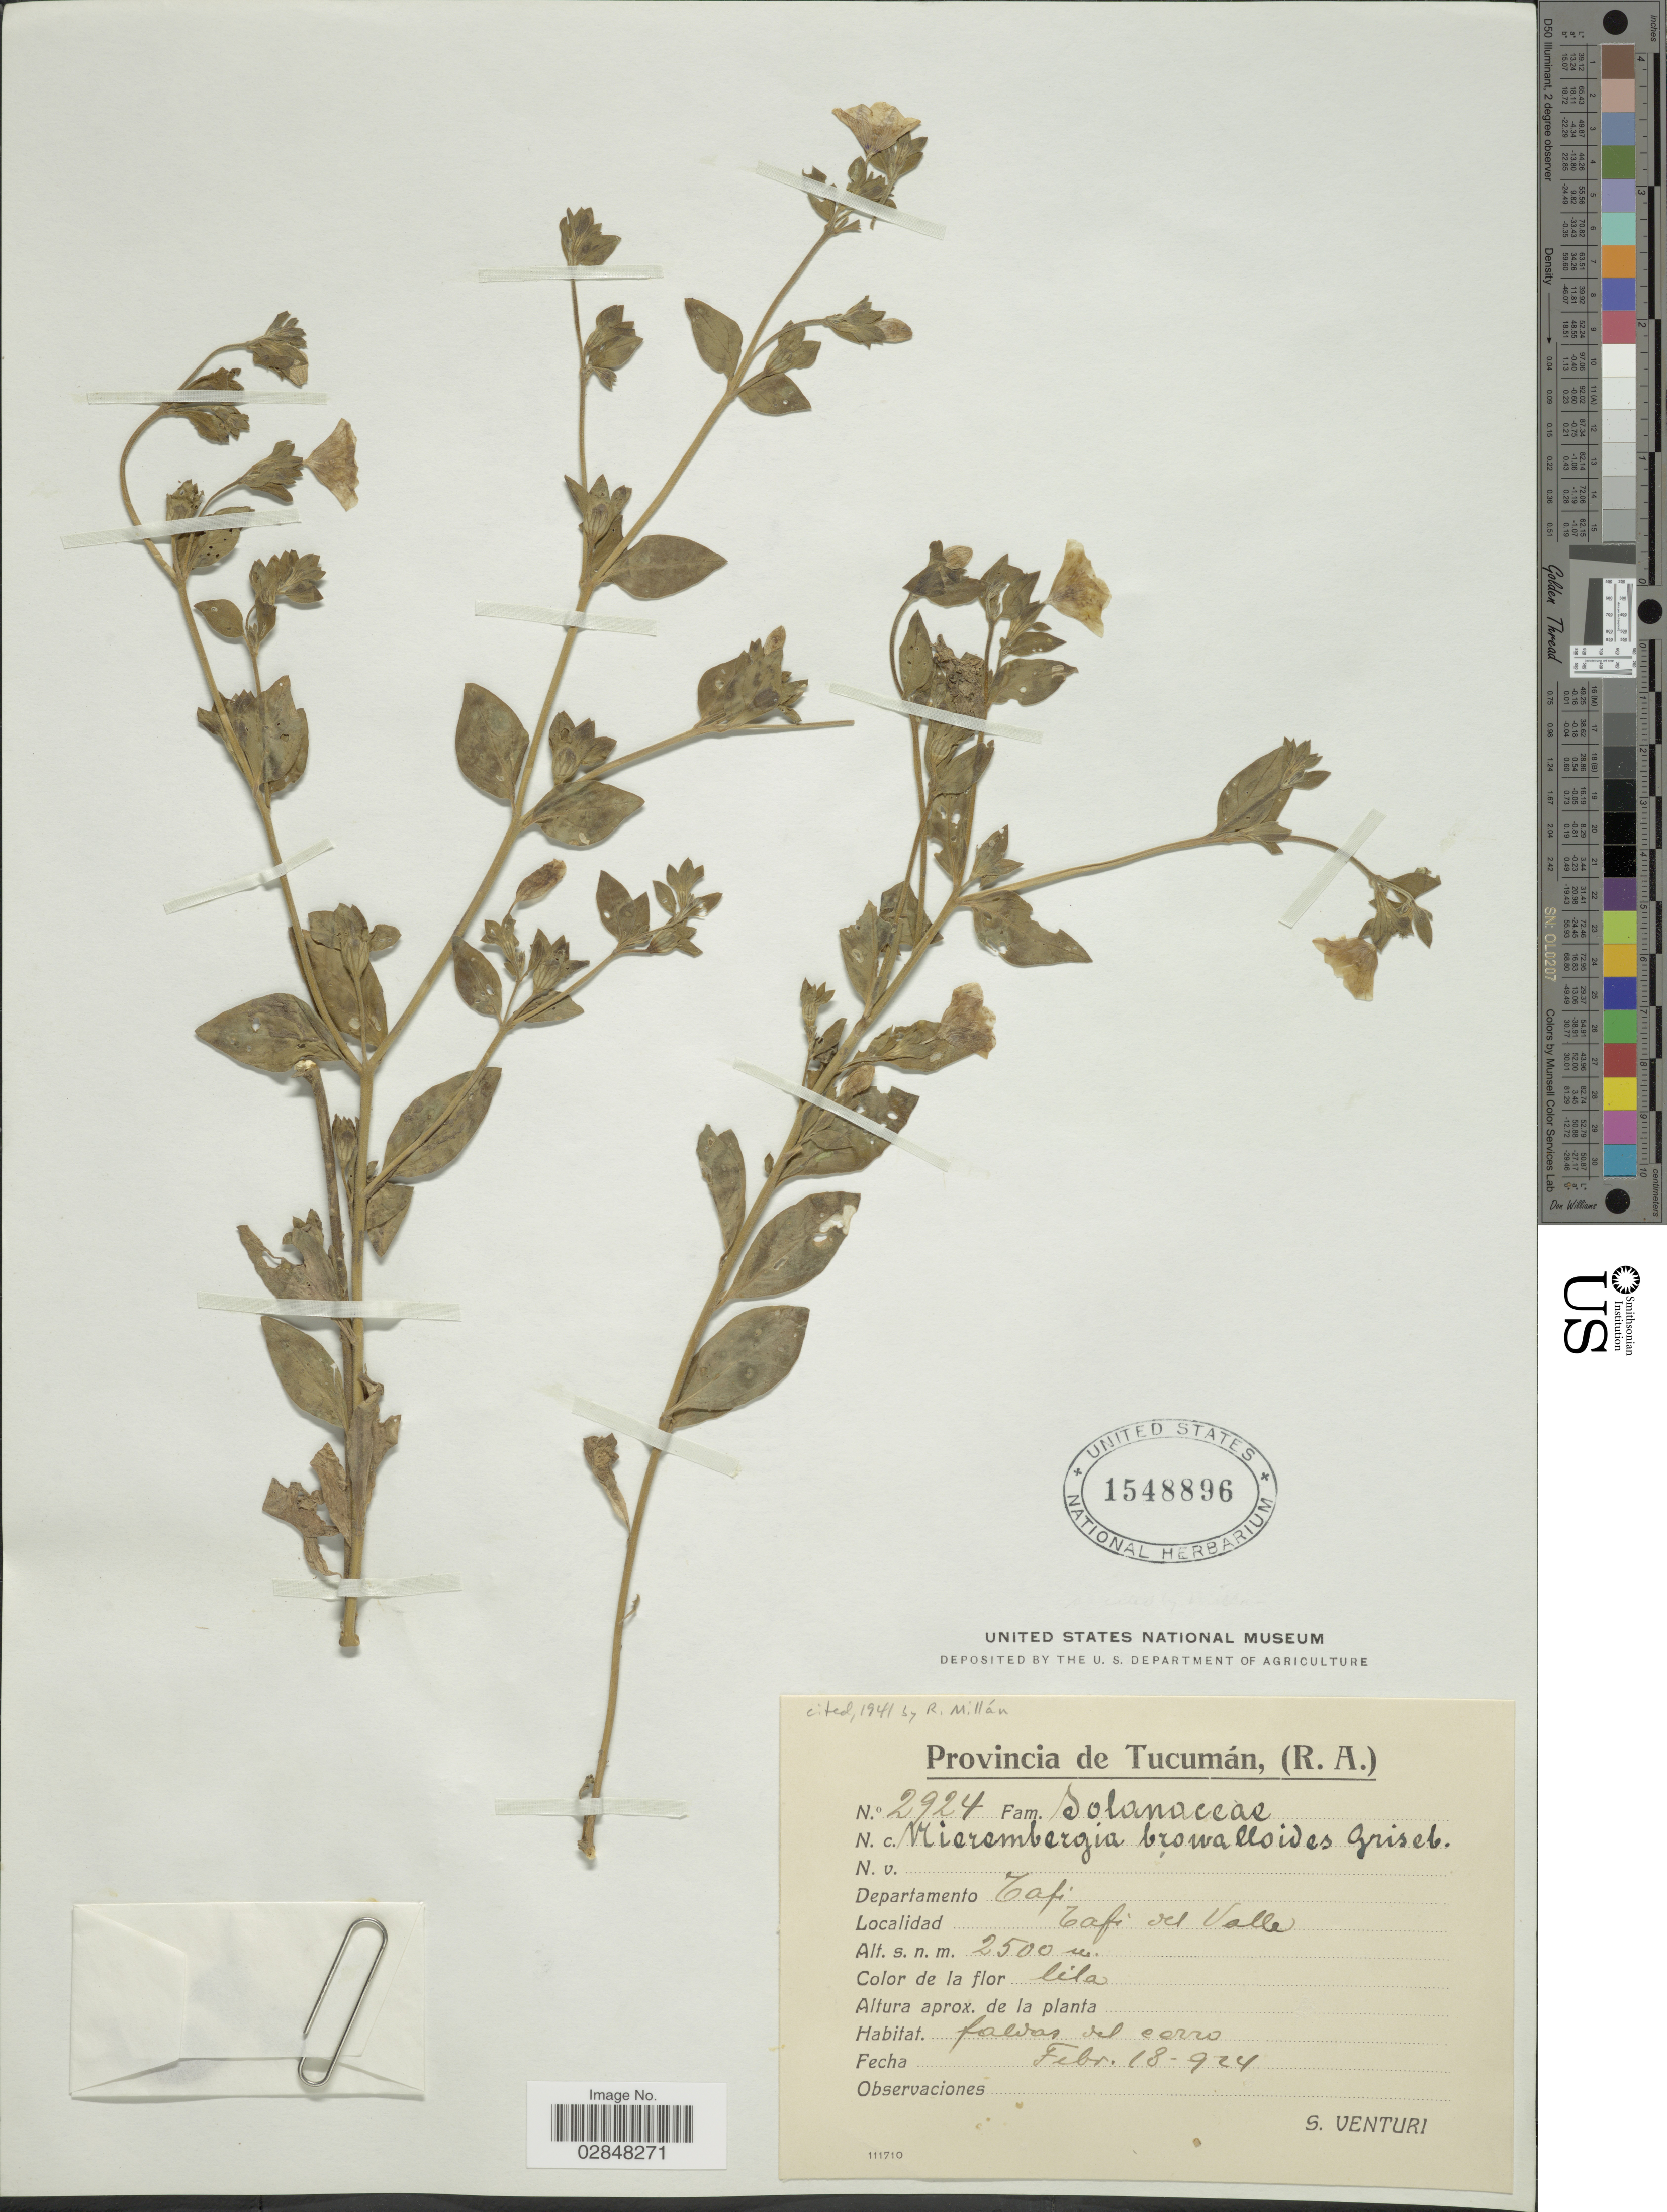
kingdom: Plantae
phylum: Tracheophyta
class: Magnoliopsida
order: Solanales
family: Solanaceae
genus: Nierembergia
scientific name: Nierembergia browallioides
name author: Griseb.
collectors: S. Venturi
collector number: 2924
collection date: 1924-02-18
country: Argentina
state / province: Tucuman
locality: Departamento Tafi. Tafi del Valle.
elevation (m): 2500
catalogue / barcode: US 1548896